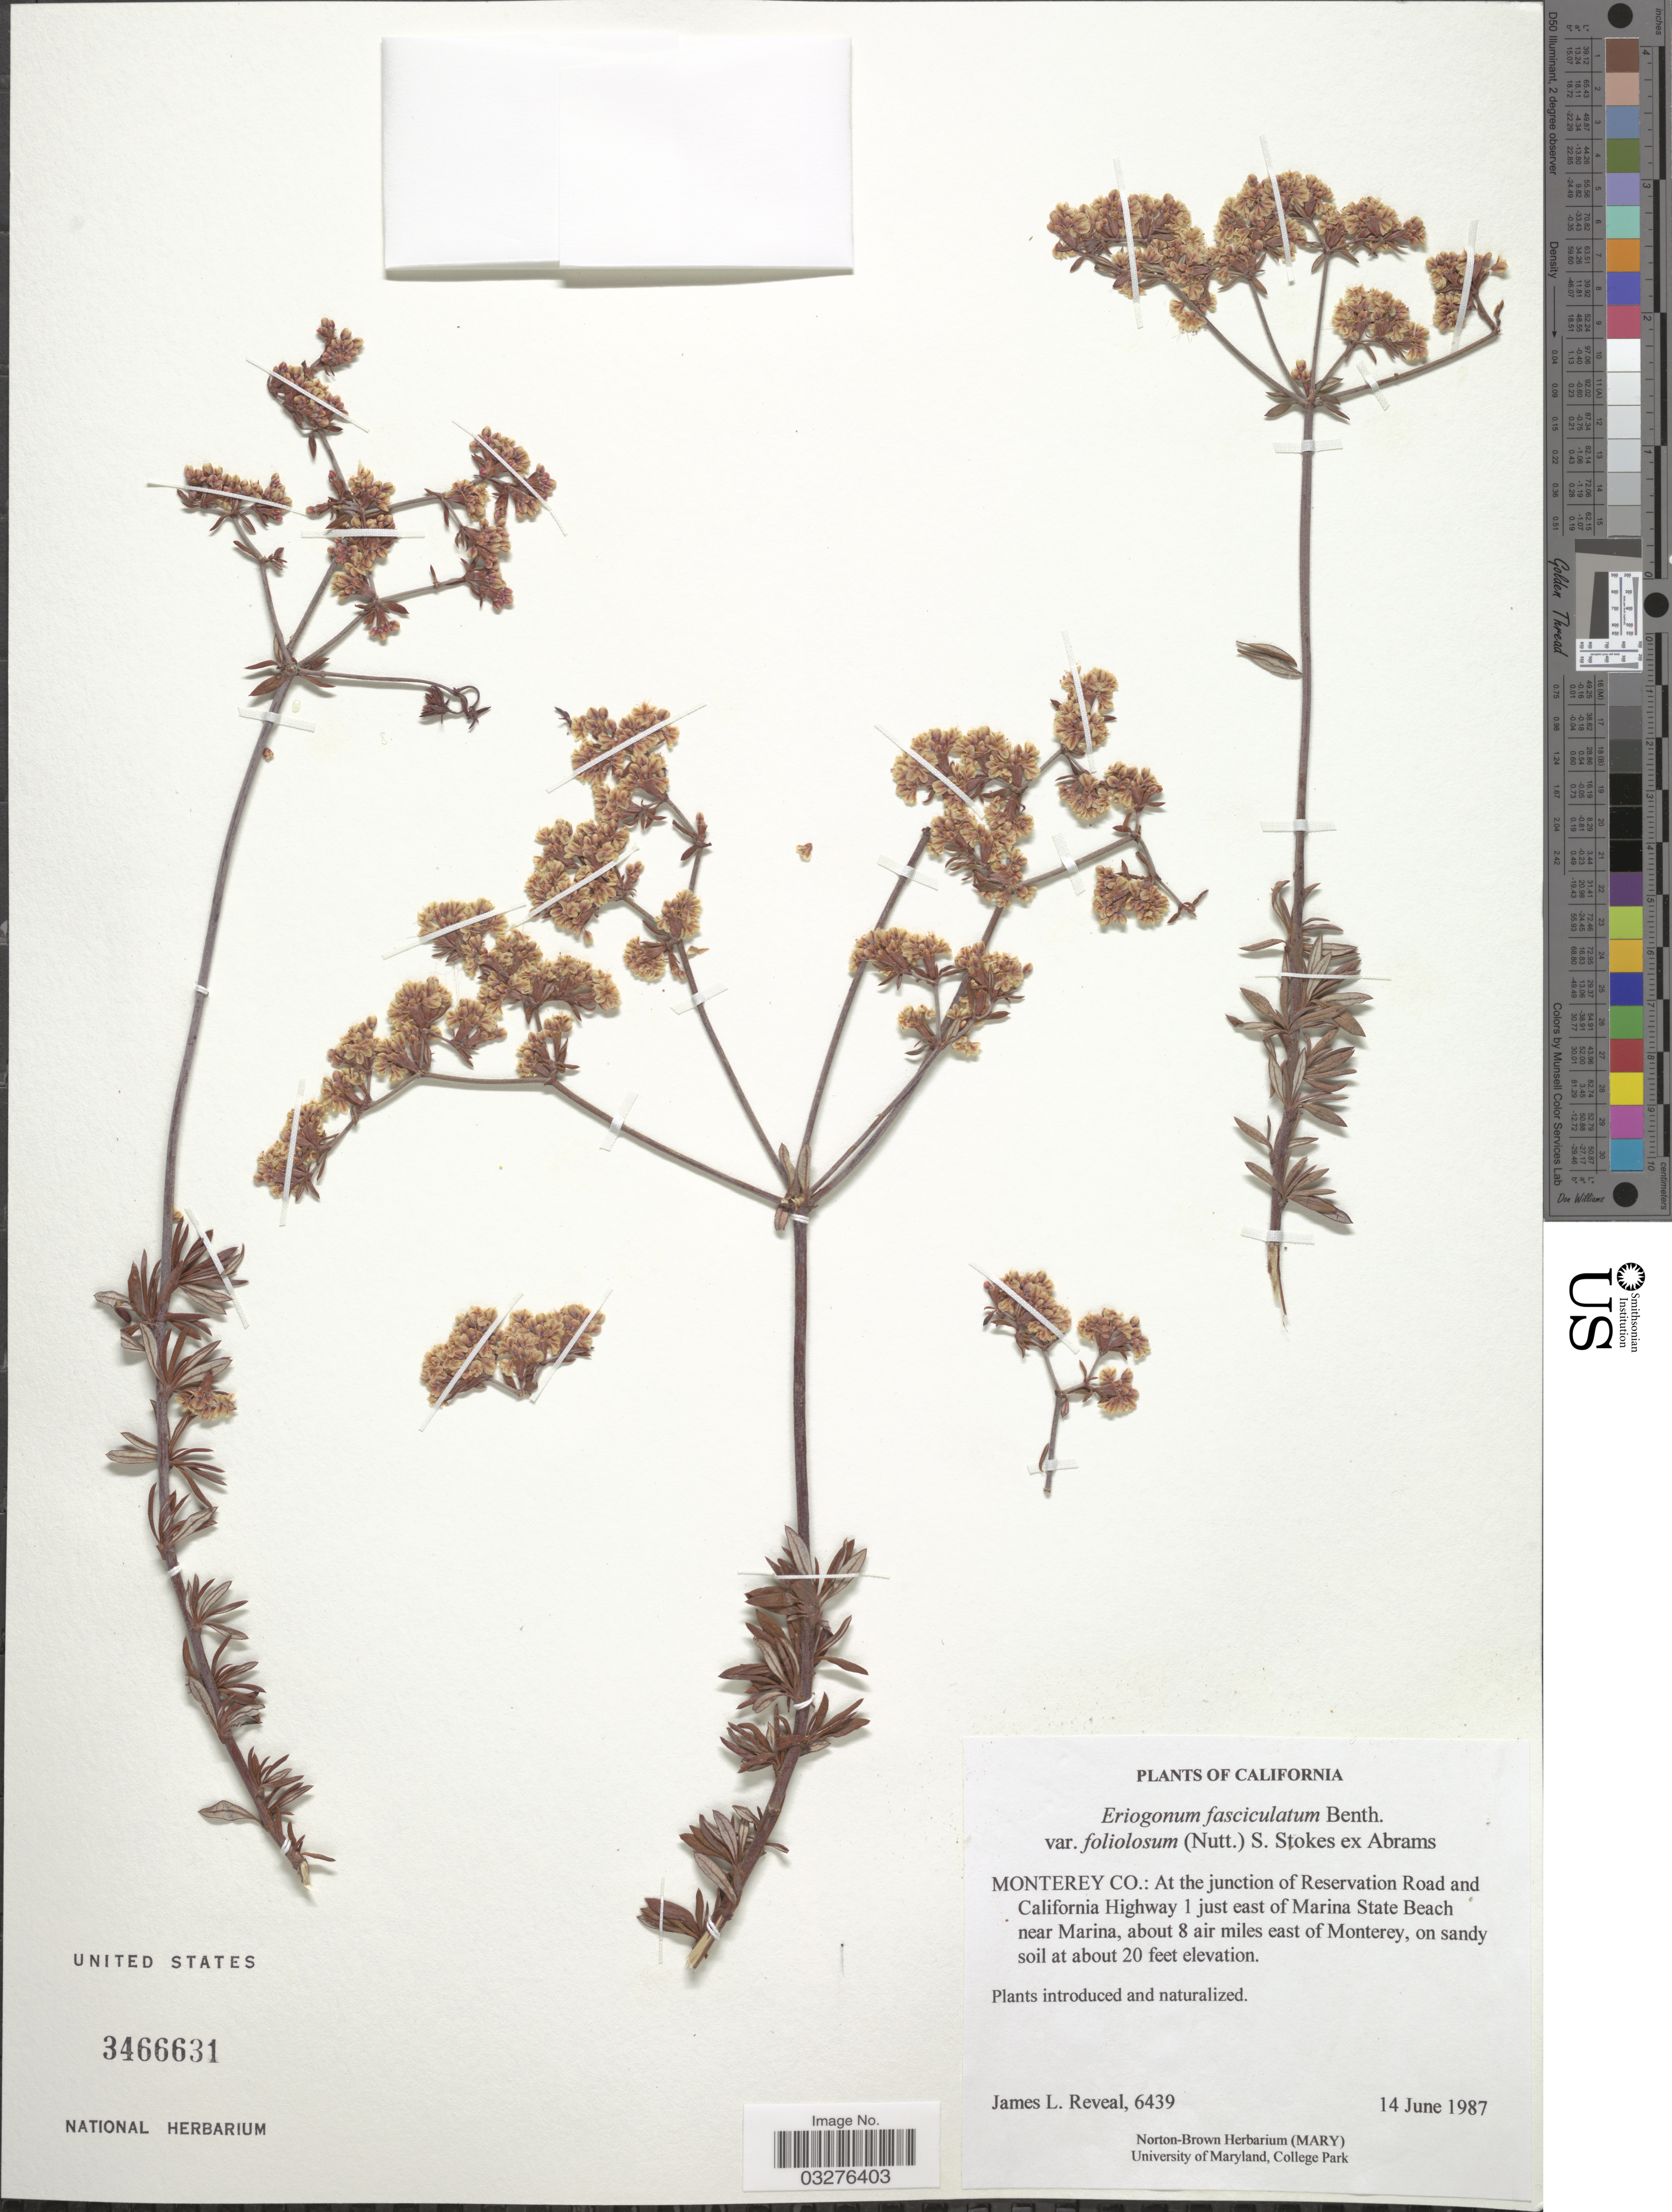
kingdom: Plantae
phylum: Tracheophyta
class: Magnoliopsida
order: Caryophyllales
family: Polygonaceae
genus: Eriogonum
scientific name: Eriogonum fasciculatum var. foliolosum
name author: (Nutt.) S. Stokes ex Abrams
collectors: J. L. Reveal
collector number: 6439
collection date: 1987-06-14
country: United States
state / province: California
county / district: Monterey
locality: Monterey Co.: At the junction of Reservation Road and California Highway 1 just east of Marina State Beach near Marina, about 8 air miles east of Monterey.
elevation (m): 6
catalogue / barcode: US 3466631